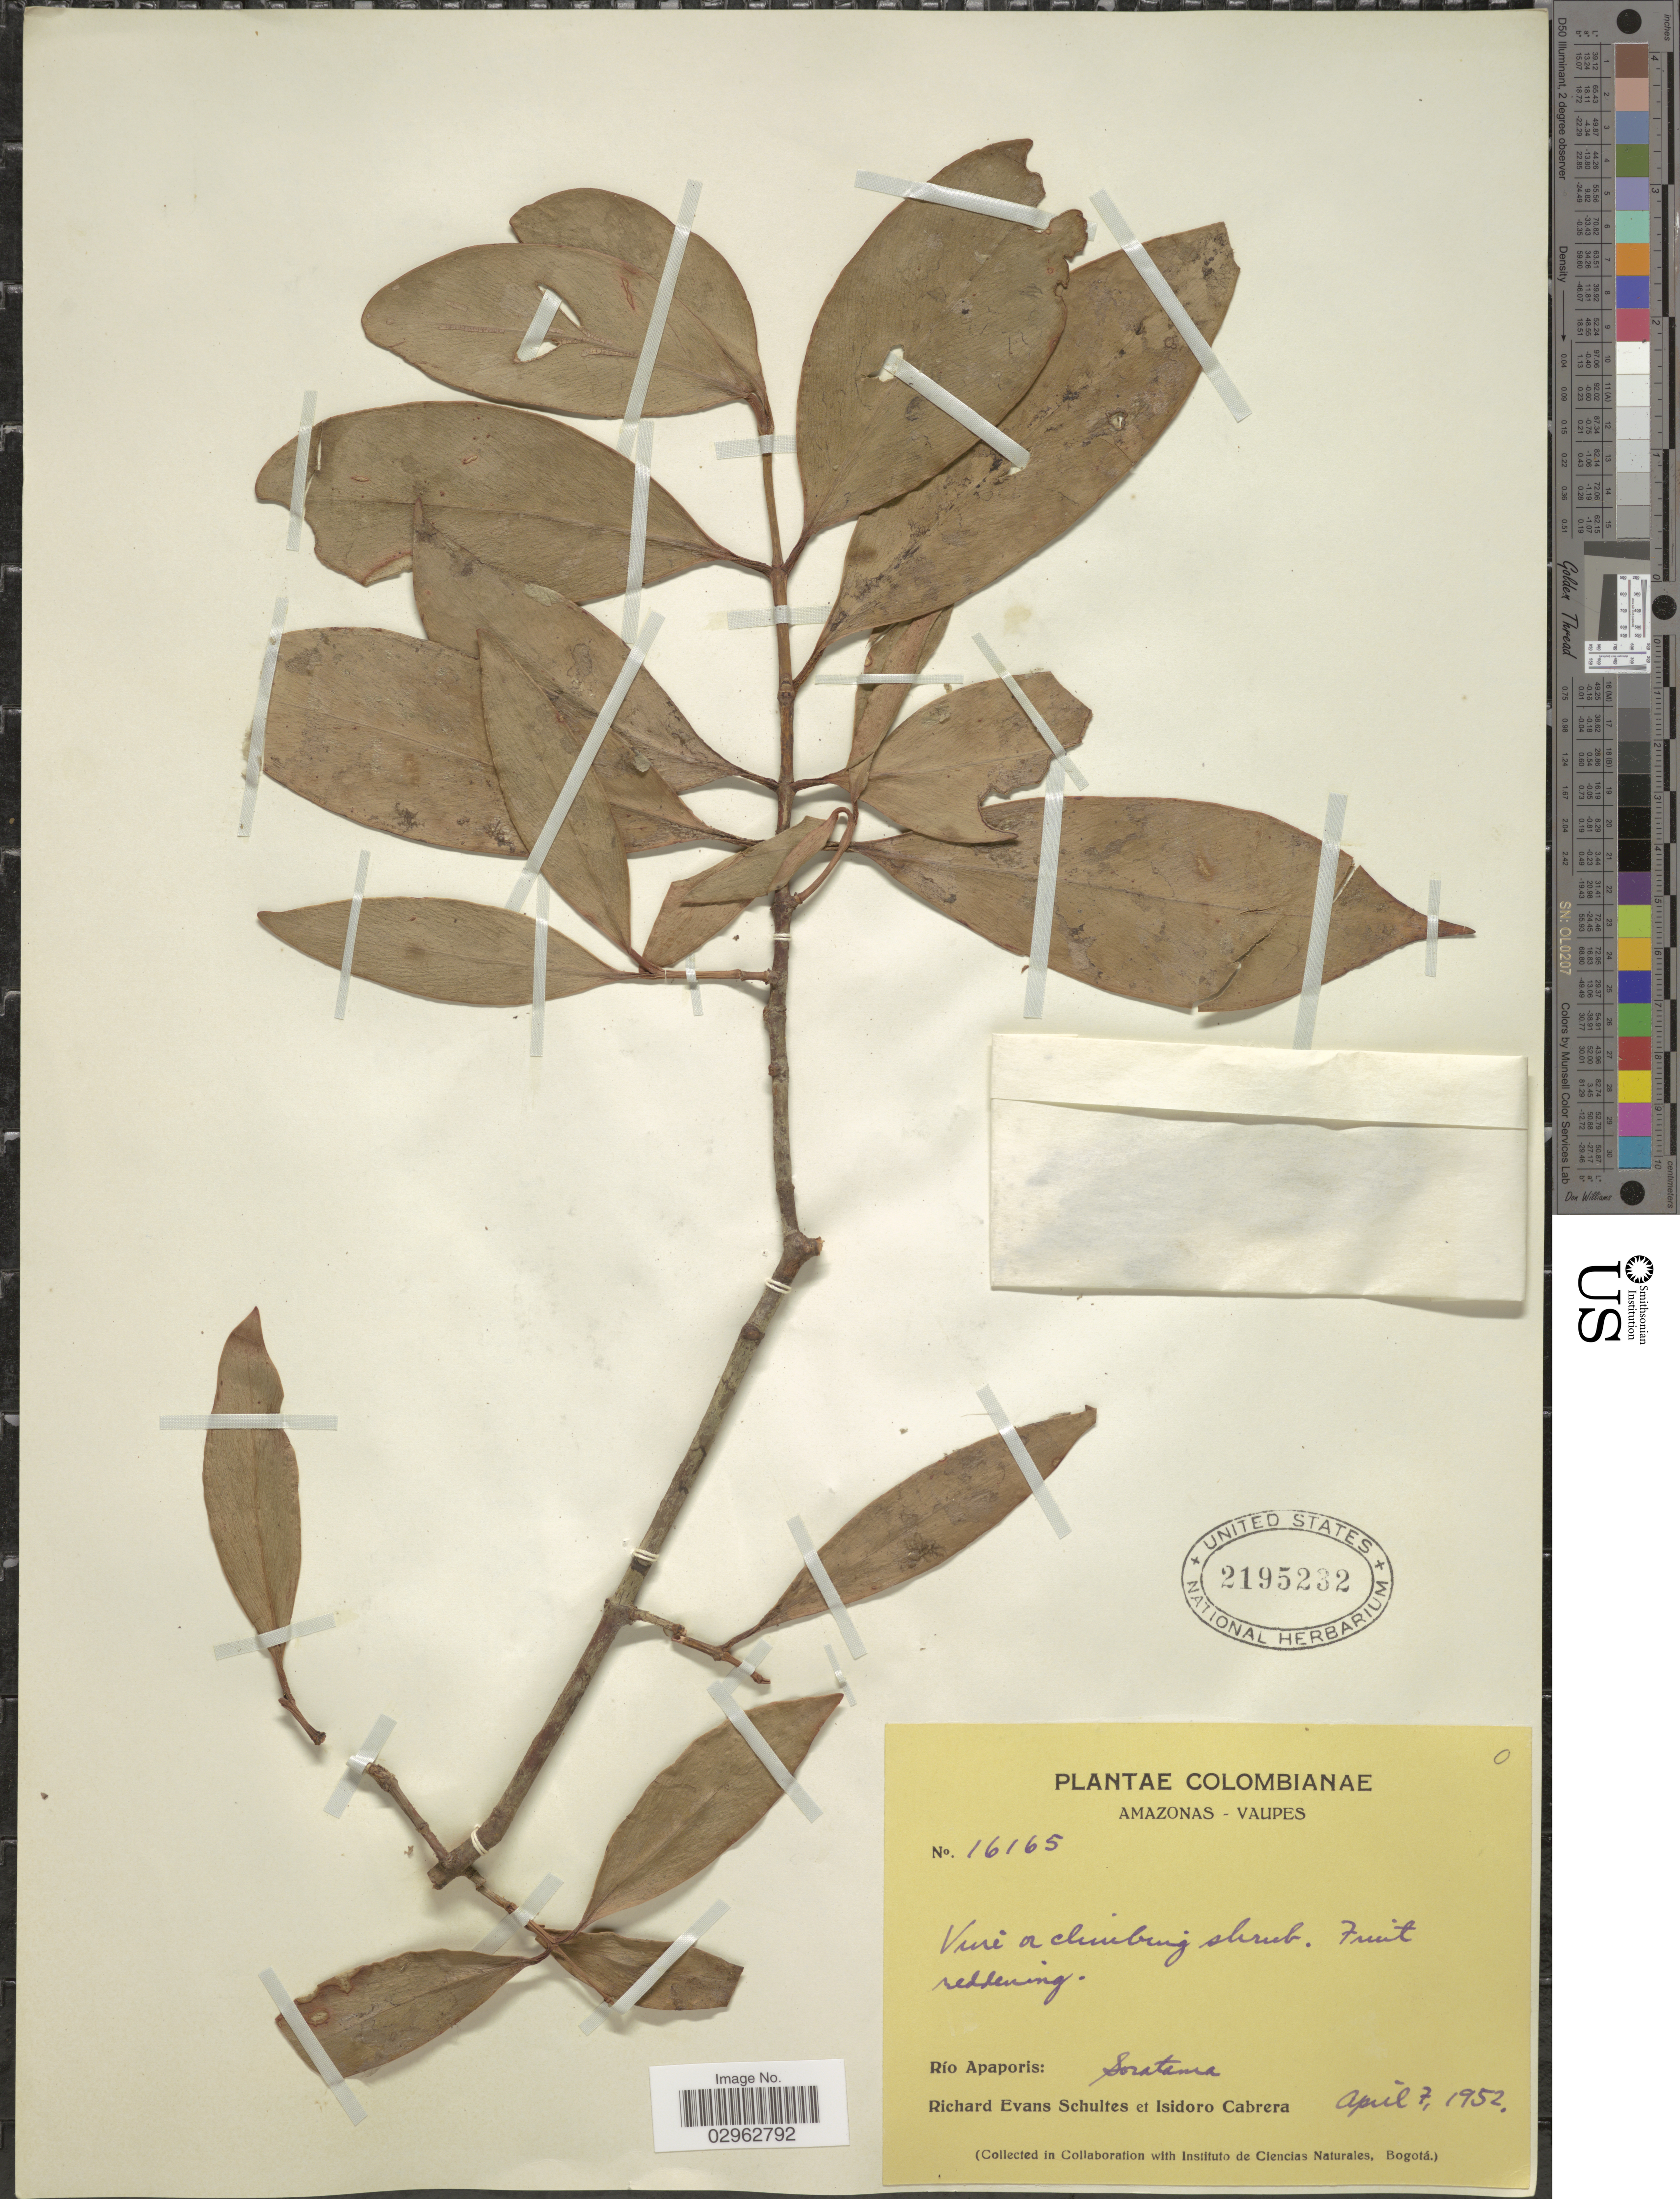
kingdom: Plantae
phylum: Tracheophyta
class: Magnoliopsida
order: Malpighiales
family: Clusiaceae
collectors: R. E. Schultes & I. Cabrera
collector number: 16165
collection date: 1952-04-07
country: Colombia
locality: Amazonas - Vaupes. Río Apaporis: Soratama.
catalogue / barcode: US 2195232